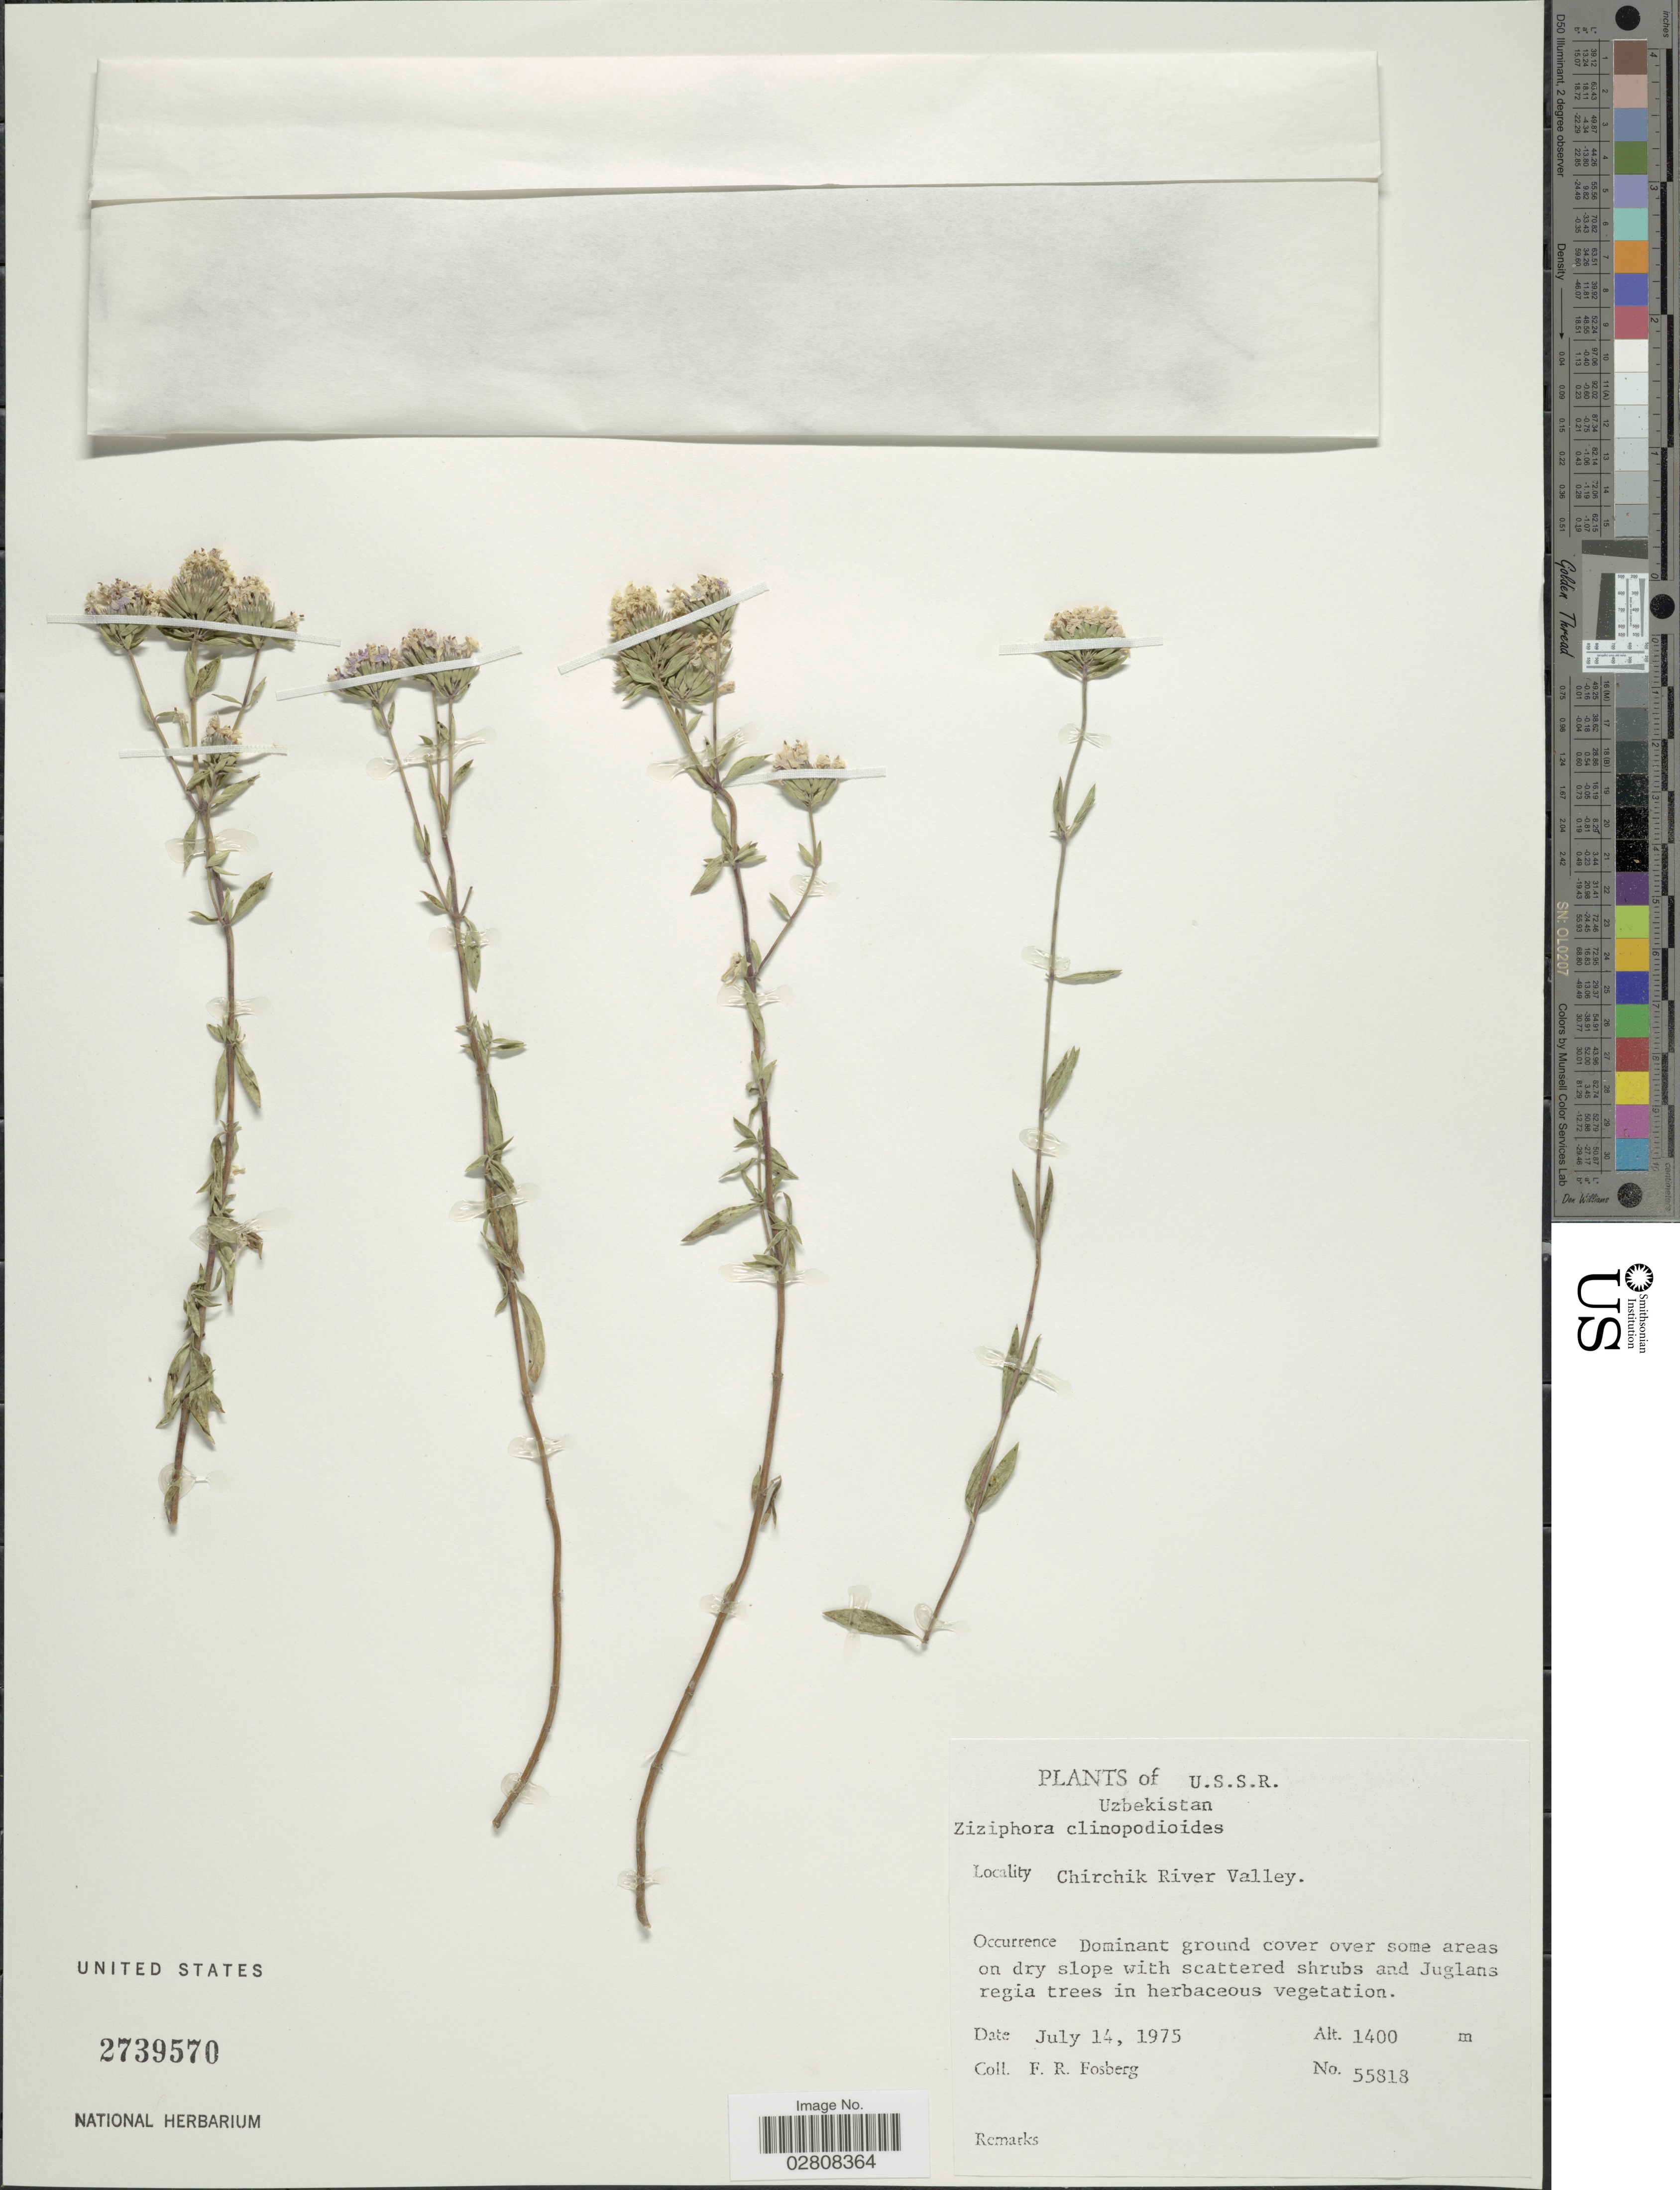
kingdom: Plantae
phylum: Tracheophyta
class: Magnoliopsida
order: Lamiales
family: Lamiaceae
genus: Ziziphora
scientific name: Ziziphora clinopodioides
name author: Lam.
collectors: F. R. Fosberg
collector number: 55818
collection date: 1975-07-14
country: Uzbekistan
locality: U.S.S.R. Chirchik River Valley.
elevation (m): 1400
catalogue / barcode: US 2739570